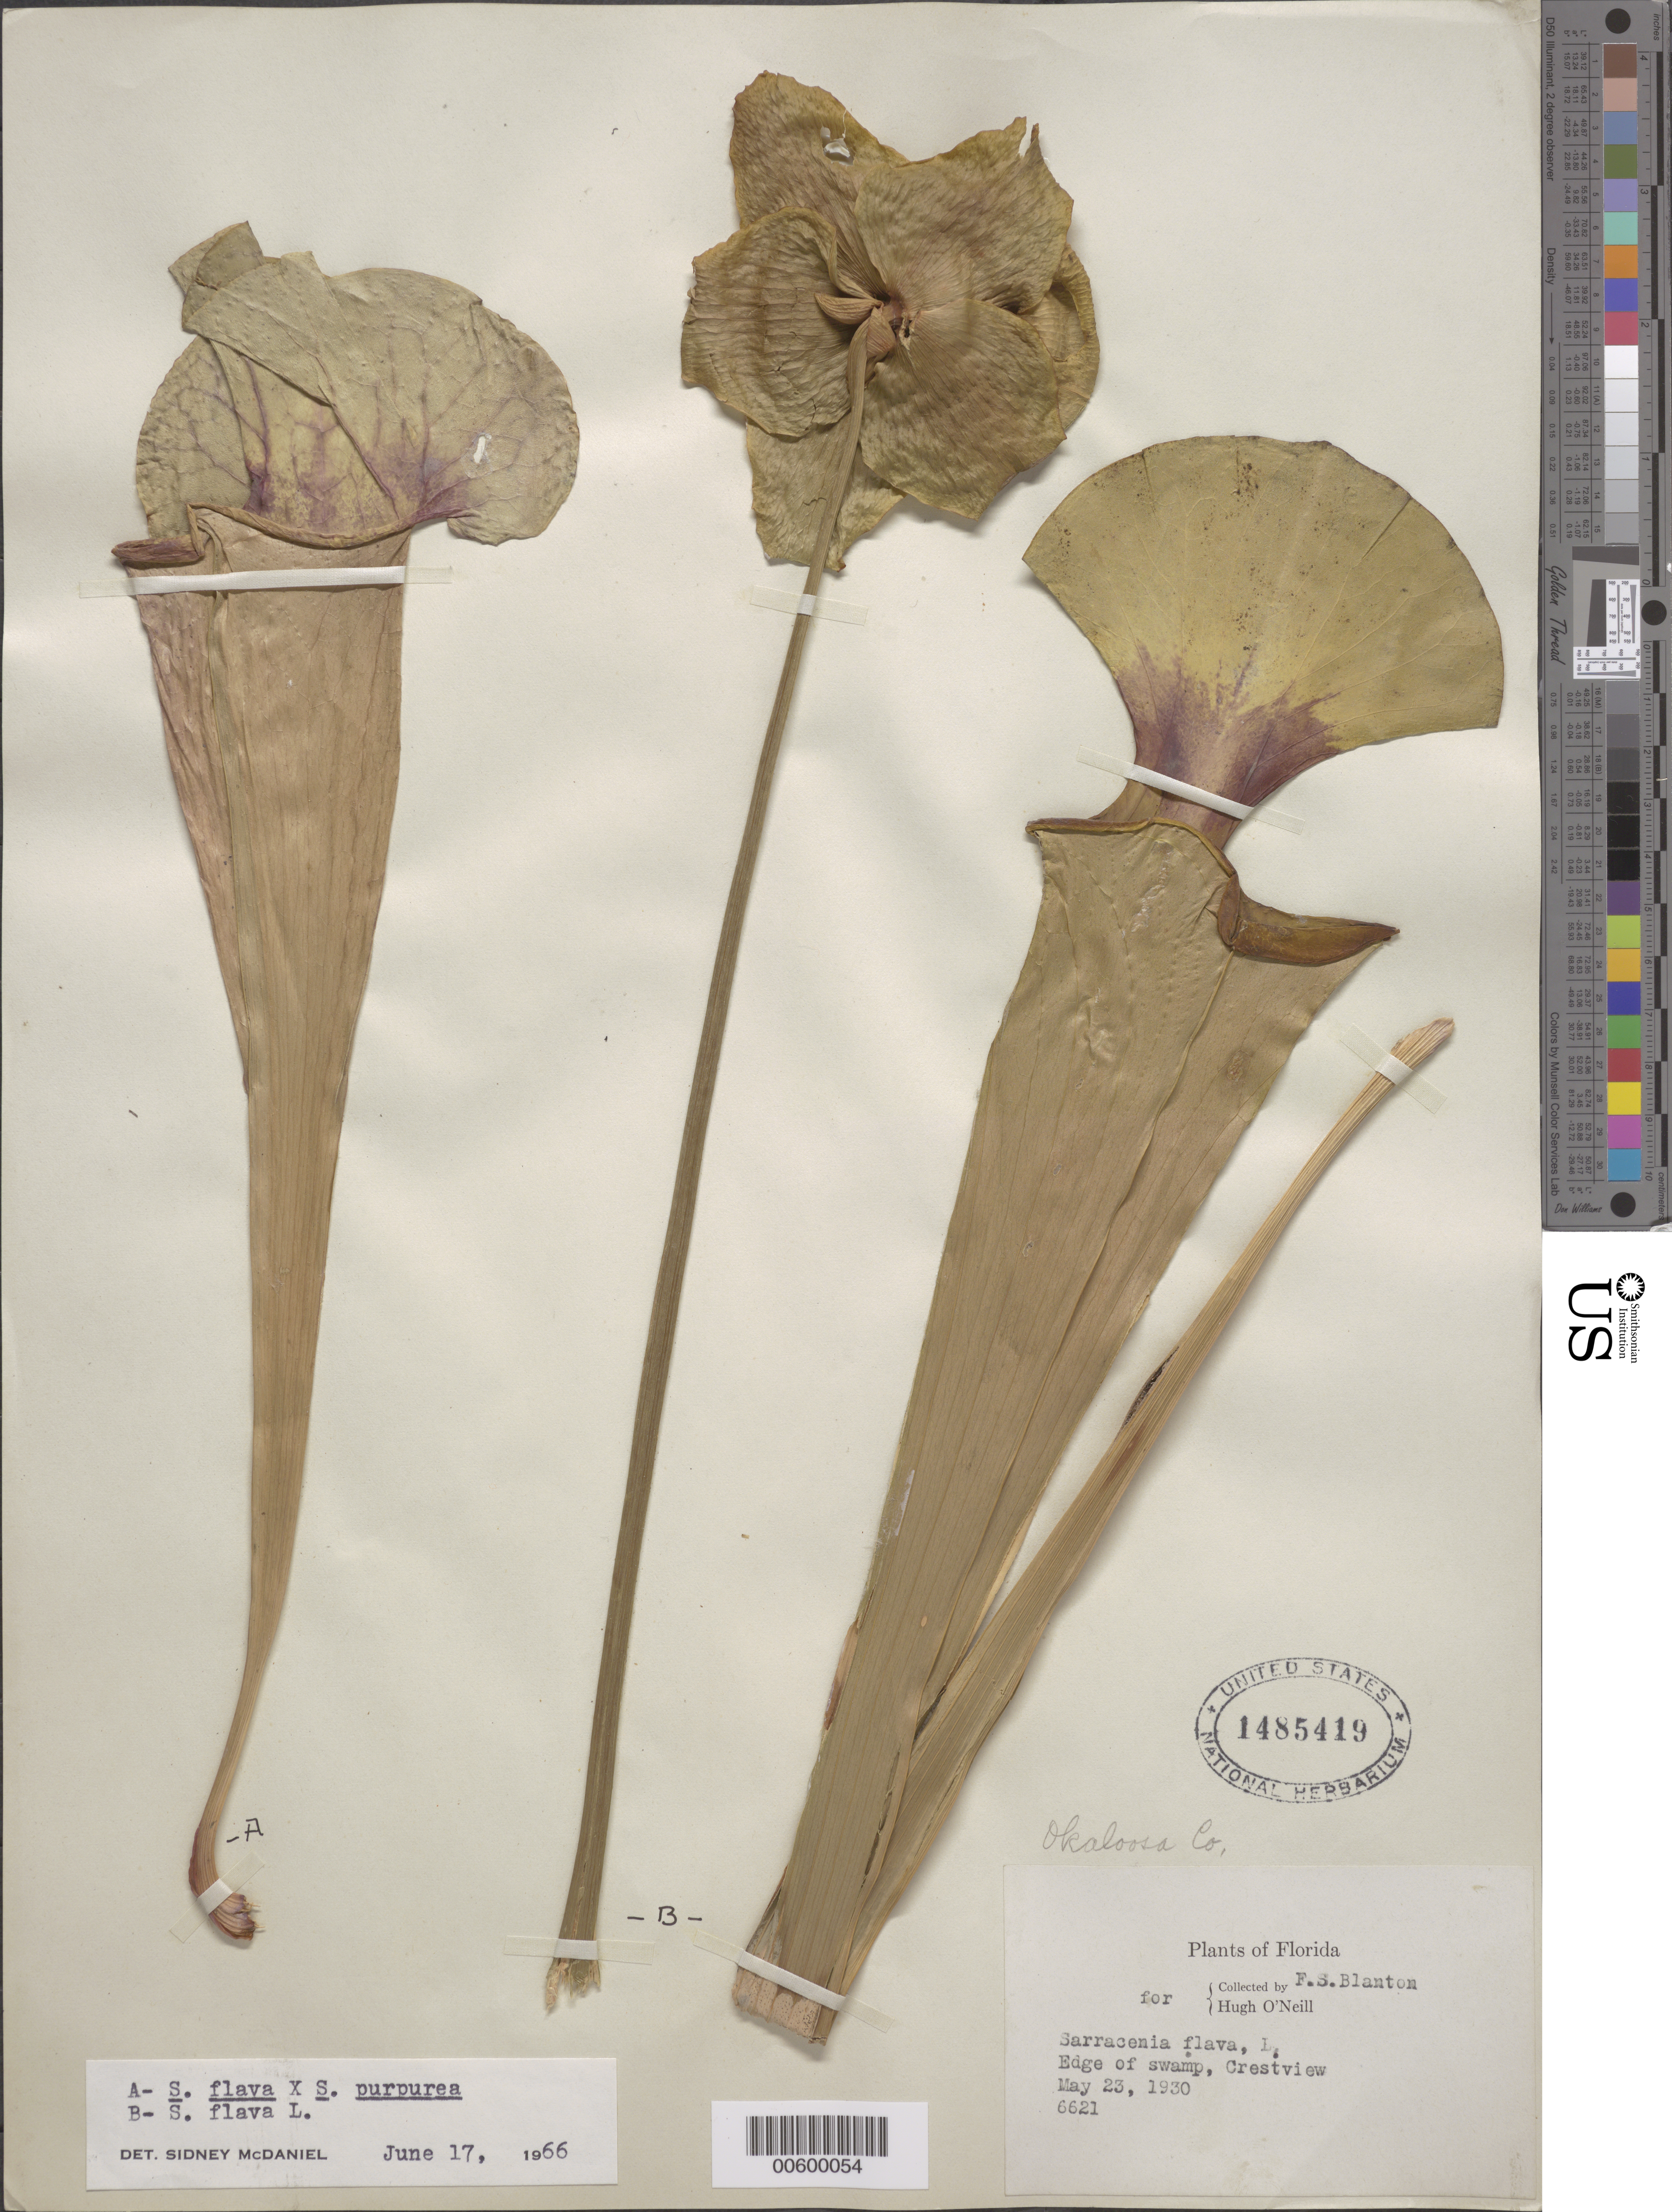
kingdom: Plantae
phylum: Tracheophyta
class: Magnoliopsida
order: Ericales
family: Sarraceniaceae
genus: Sarracenia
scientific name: Sarracenia catesbaei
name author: Elliott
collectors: F. S. Blanton & H. O'Neill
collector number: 6621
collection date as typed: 23 May 1930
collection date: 1930-05-23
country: United States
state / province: Florida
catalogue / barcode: US 1485419